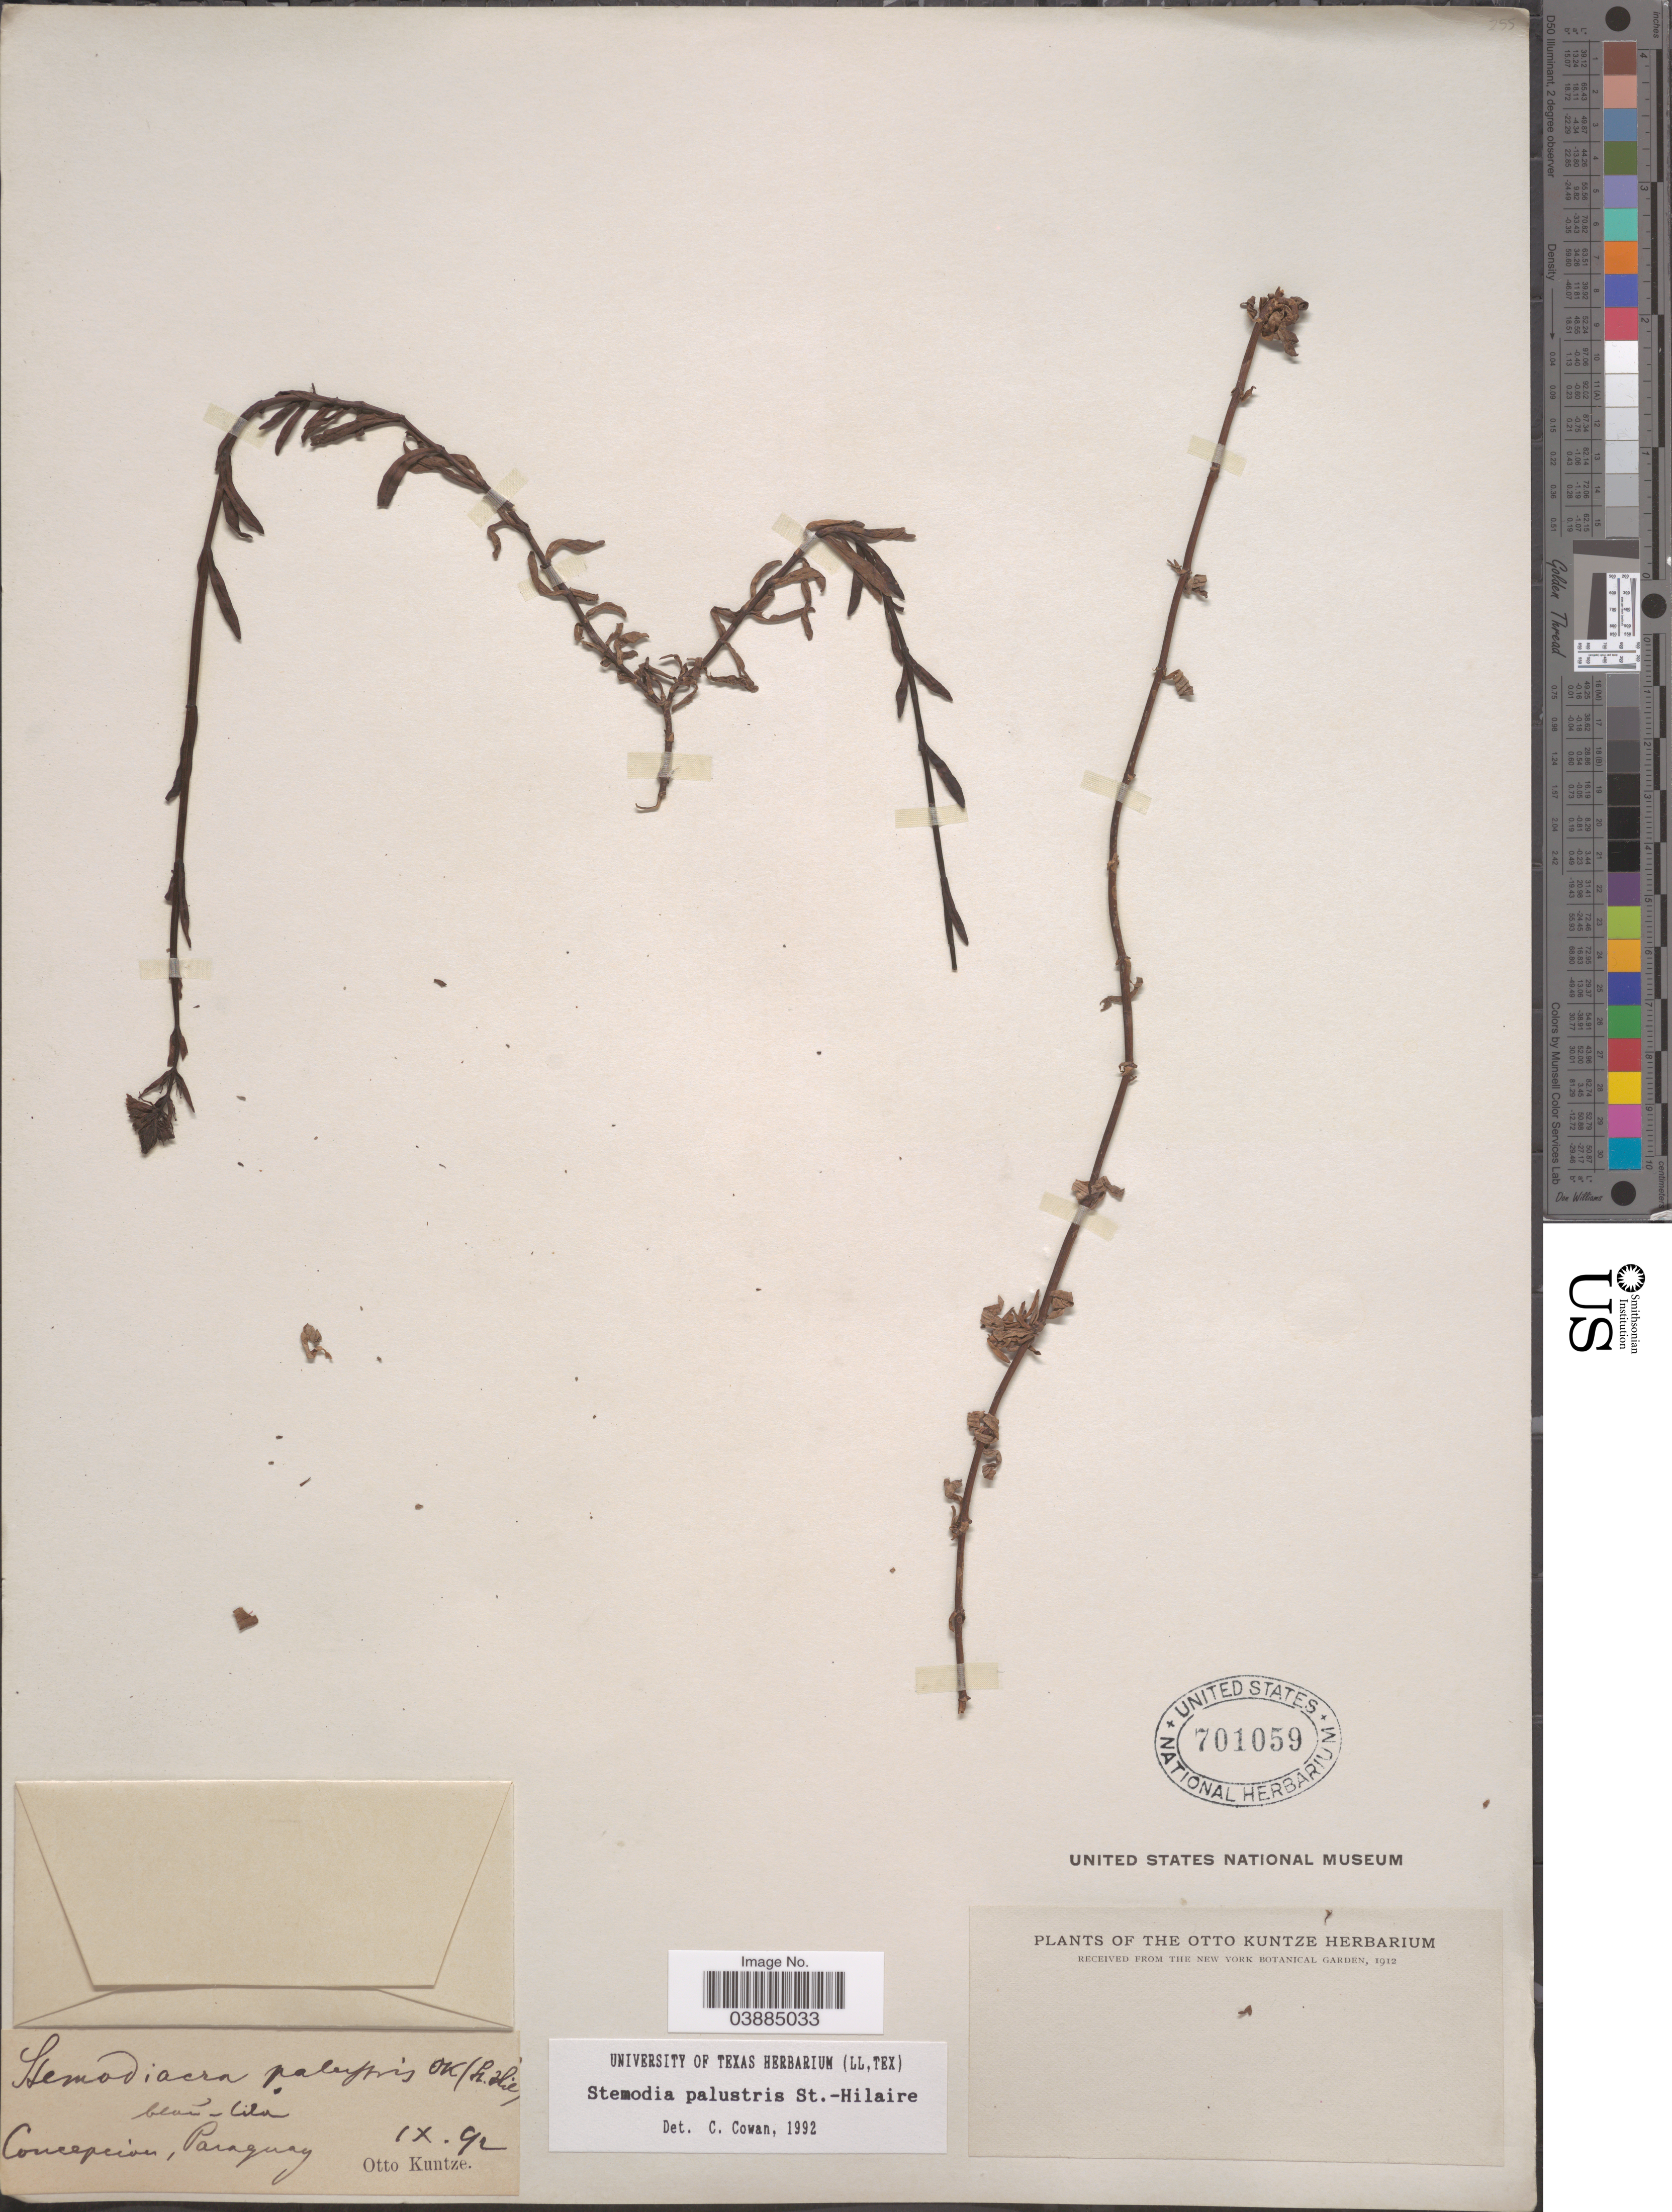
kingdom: Plantae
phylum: Tracheophyta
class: Magnoliopsida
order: Lamiales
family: Plantaginaceae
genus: Stemodia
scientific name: Stemodia palustris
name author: A. St.-Hil.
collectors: C.E.O. Kuntze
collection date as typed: Transcribed d/m/y: /9/92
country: Paraguay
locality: Concepcion.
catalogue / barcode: US 701059